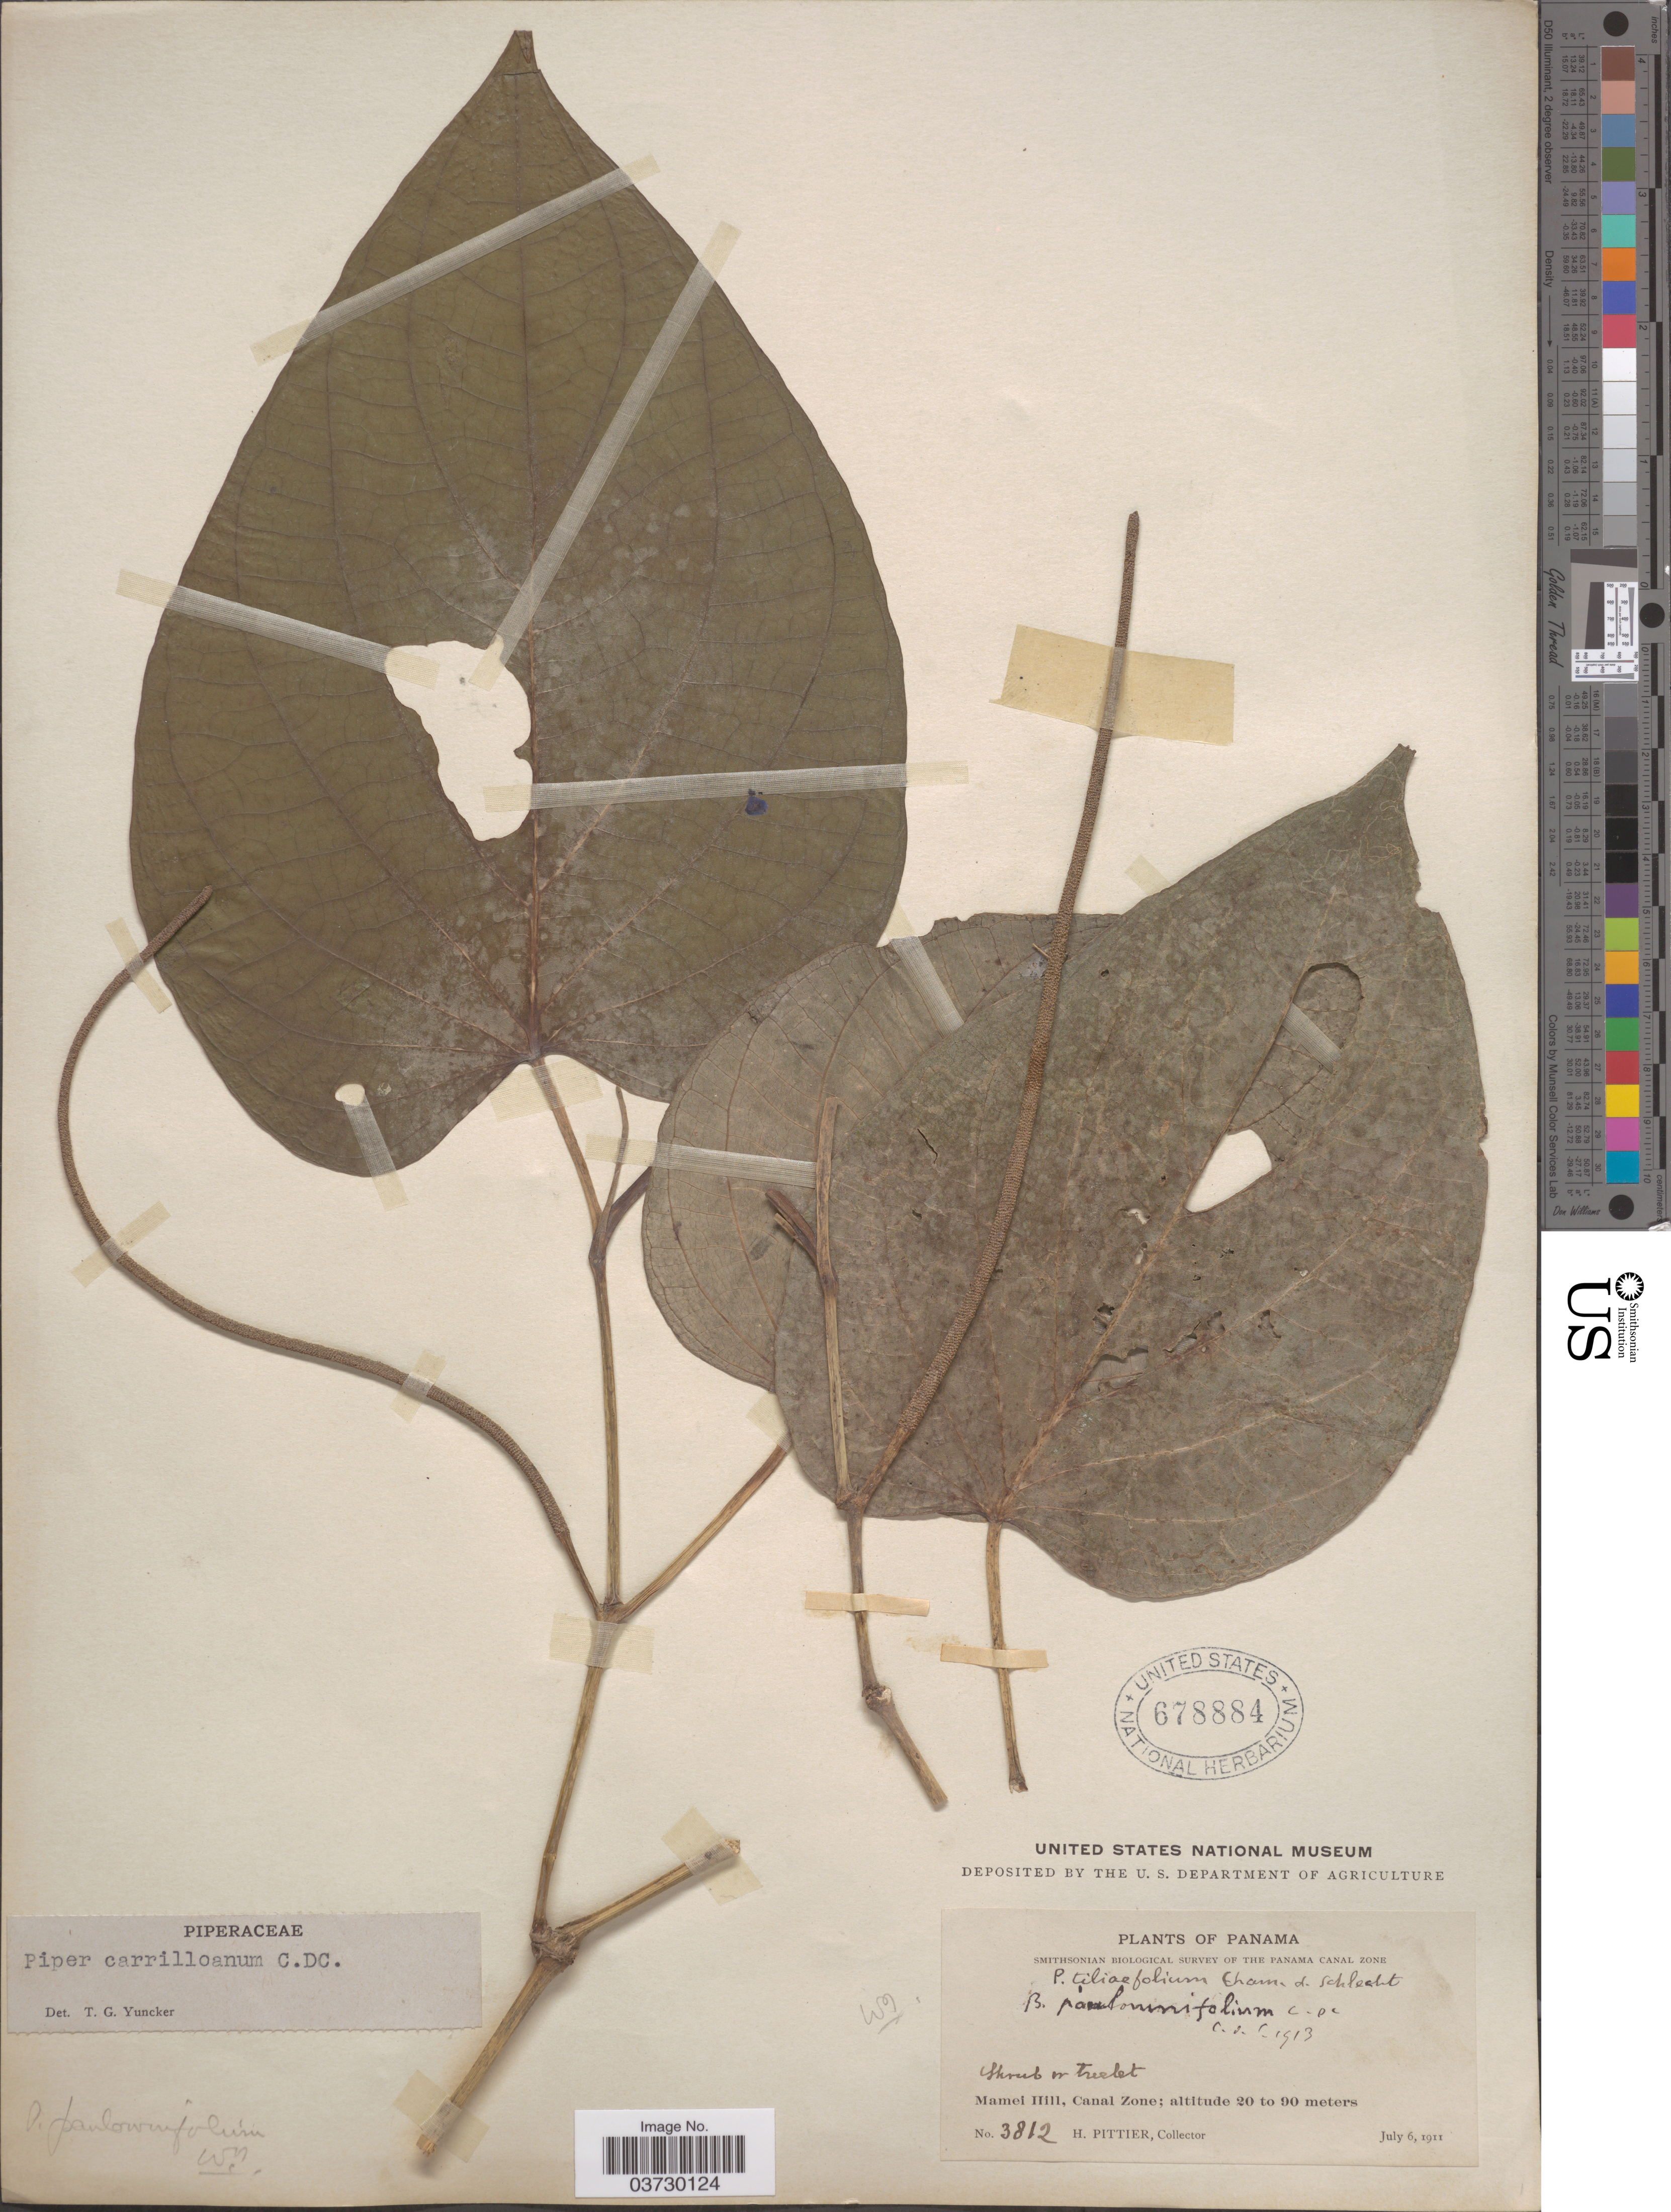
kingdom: Plantae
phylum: Tracheophyta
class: Magnoliopsida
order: Piperales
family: Piperaceae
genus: Piper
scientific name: Piper carrilloanum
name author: C. DC.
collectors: H. F. Pittier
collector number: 3812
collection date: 1911-07-06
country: Panama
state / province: Colón / Panamá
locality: Mamei Hill, Canal Zone.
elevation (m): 20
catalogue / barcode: US 678884